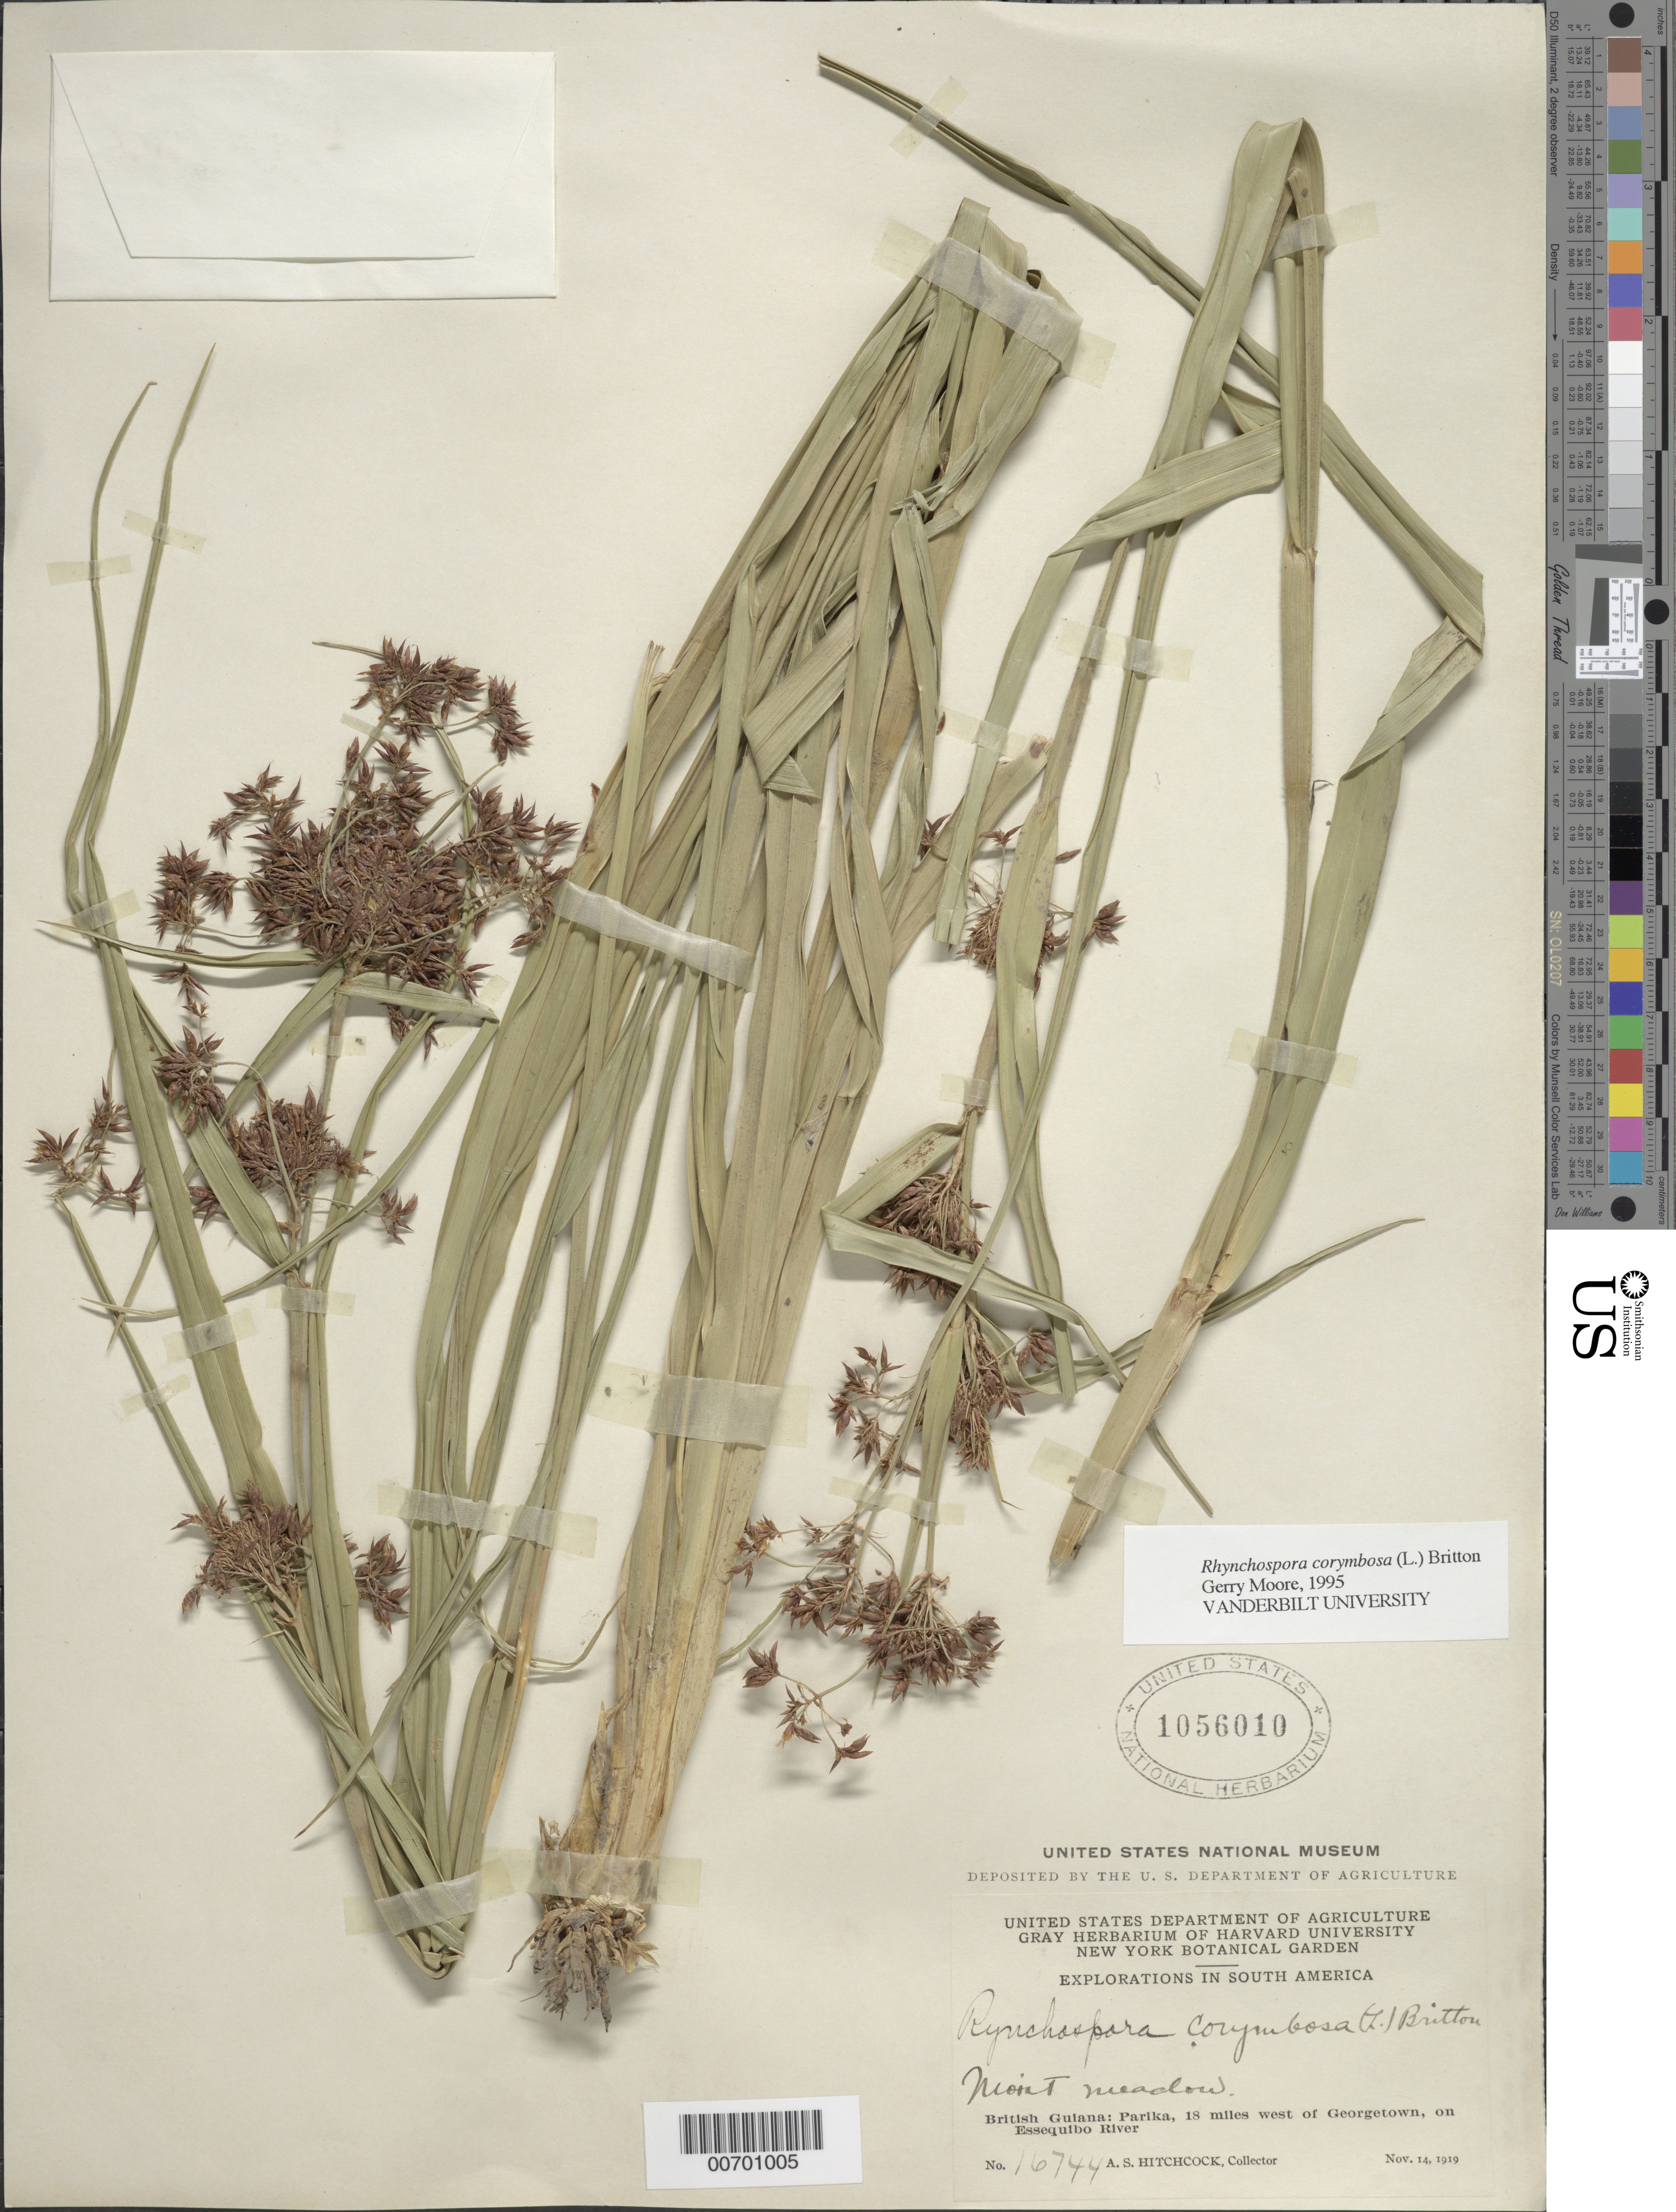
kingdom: Plantae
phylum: Tracheophyta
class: Liliopsida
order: Poales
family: Cyperaceae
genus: Rhynchospora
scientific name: Rhynchospora corymbosa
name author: (L.) Britton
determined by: Moore, Gerry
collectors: A. S. Hitchcock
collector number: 16744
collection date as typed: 14-Nov-19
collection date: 1919-11-14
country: Guyana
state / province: Essequibo Isl-W. Demerara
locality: Parika, 18 mi. W of Georgetown, on Essequibo R.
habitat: Moist meadow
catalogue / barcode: US 1056010